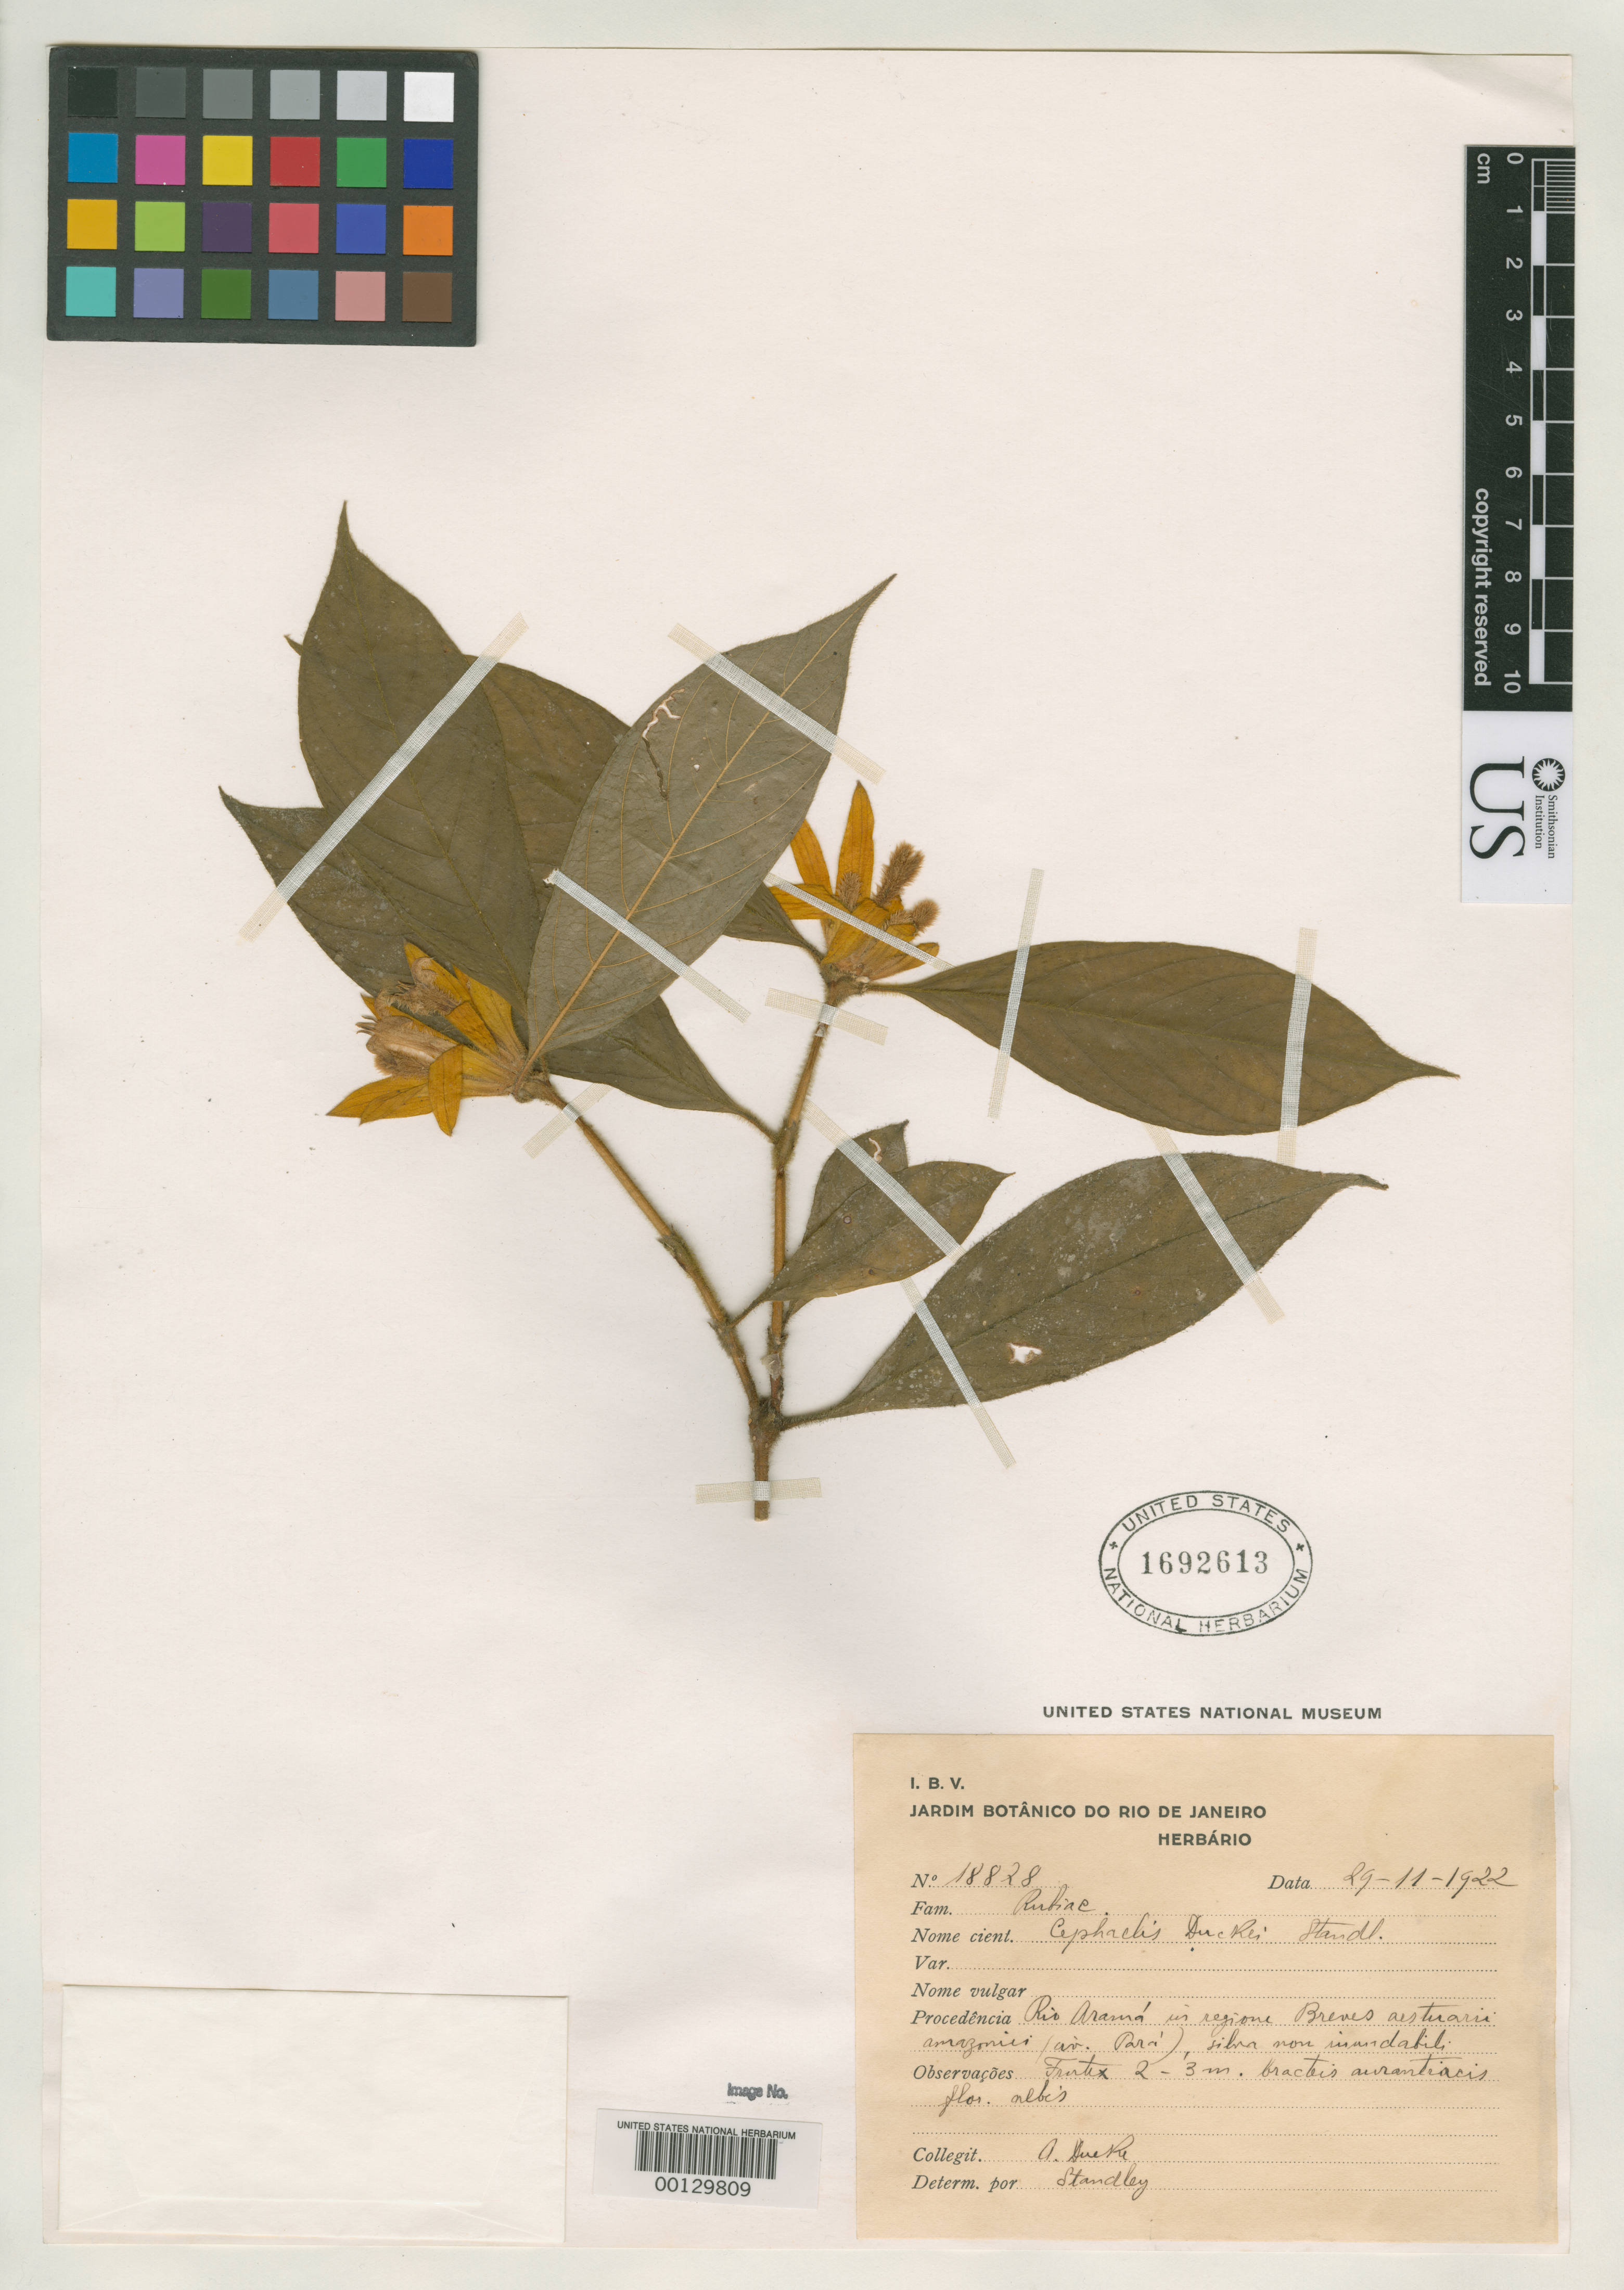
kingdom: Plantae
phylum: Tracheophyta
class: Magnoliopsida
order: Gentianales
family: Rubiaceae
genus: Cephaelis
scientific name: Cephaelis duckei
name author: Standl.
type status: Isotype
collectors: A. Ducke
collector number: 18828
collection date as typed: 29 - 11 - 1922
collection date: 1922-11-29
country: Brazil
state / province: Pará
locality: Rio Aramá in regione Breves aestuaria amazonici (civ. Pará)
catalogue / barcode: US 1692613